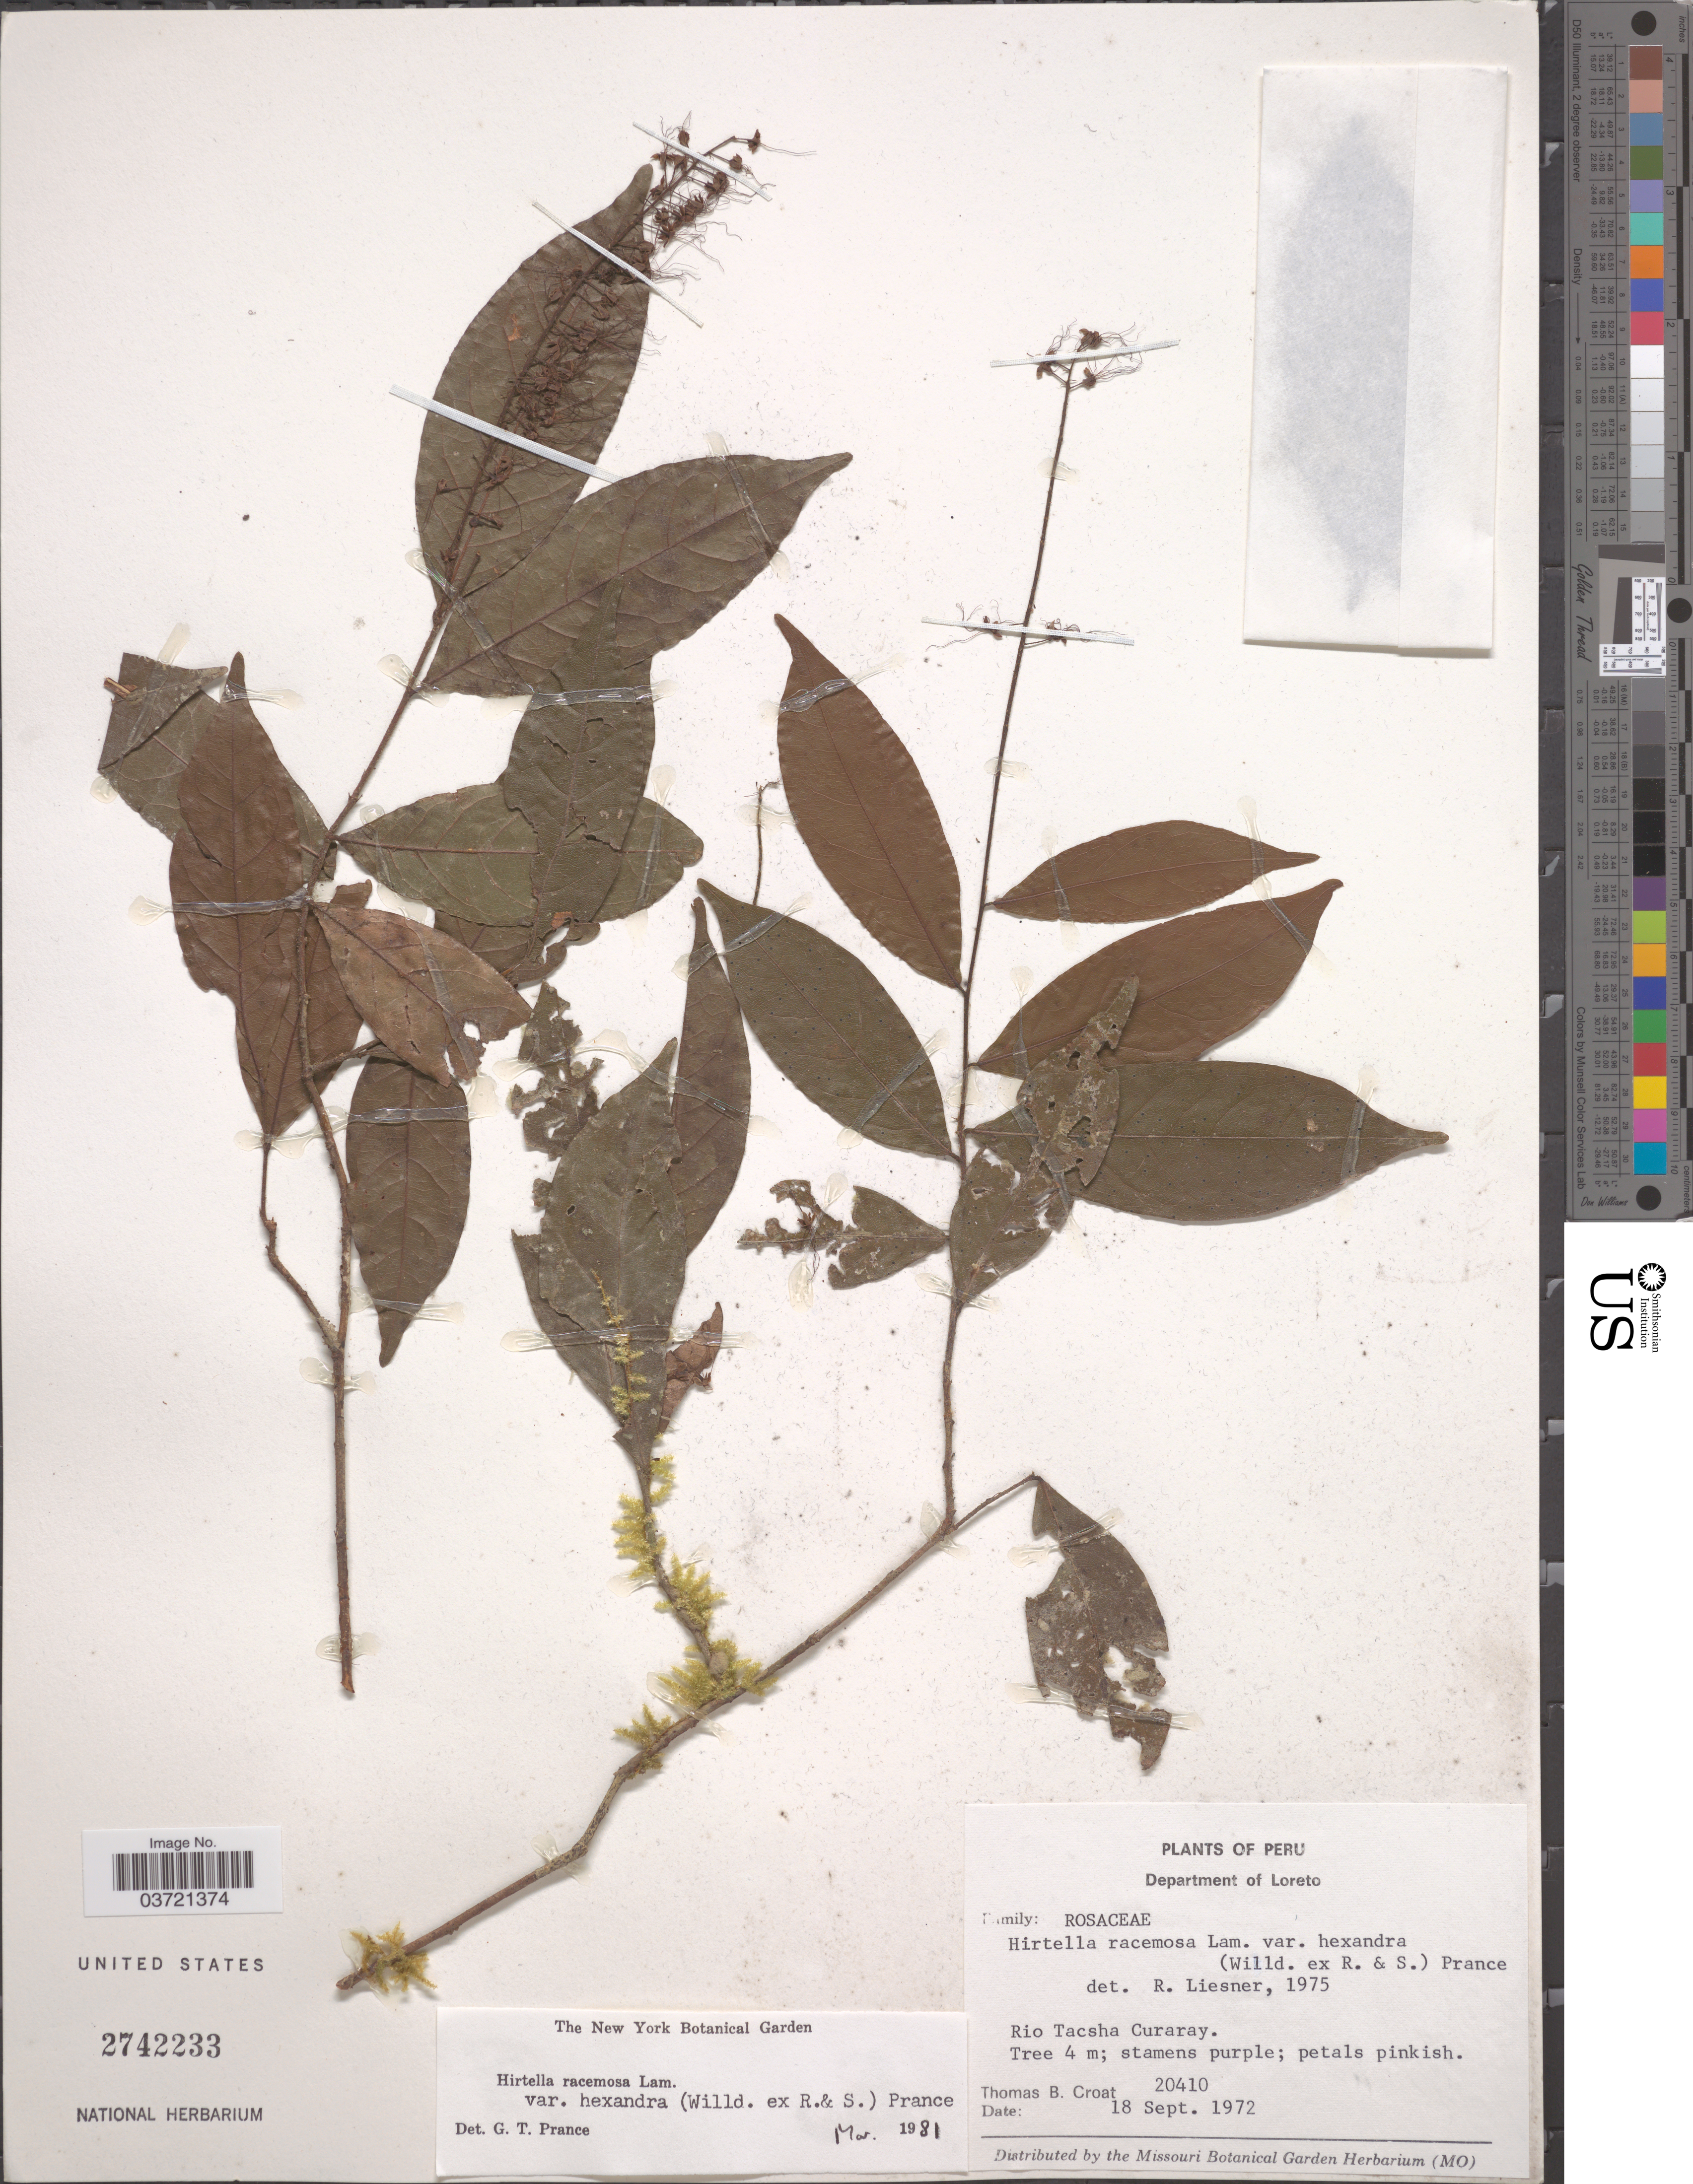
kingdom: Plantae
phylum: Tracheophyta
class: Magnoliopsida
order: Malpighiales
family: Chrysobalanaceae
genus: Hirtella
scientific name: Hirtella racemosa var. hexandra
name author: (Willd. ex Roem. & Schult.) Prance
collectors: T. B. Croat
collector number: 20410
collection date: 1972-09-18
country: Peru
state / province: Loreto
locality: Department of Loreto. Rio Tacsha Curaray.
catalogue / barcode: US 2742233